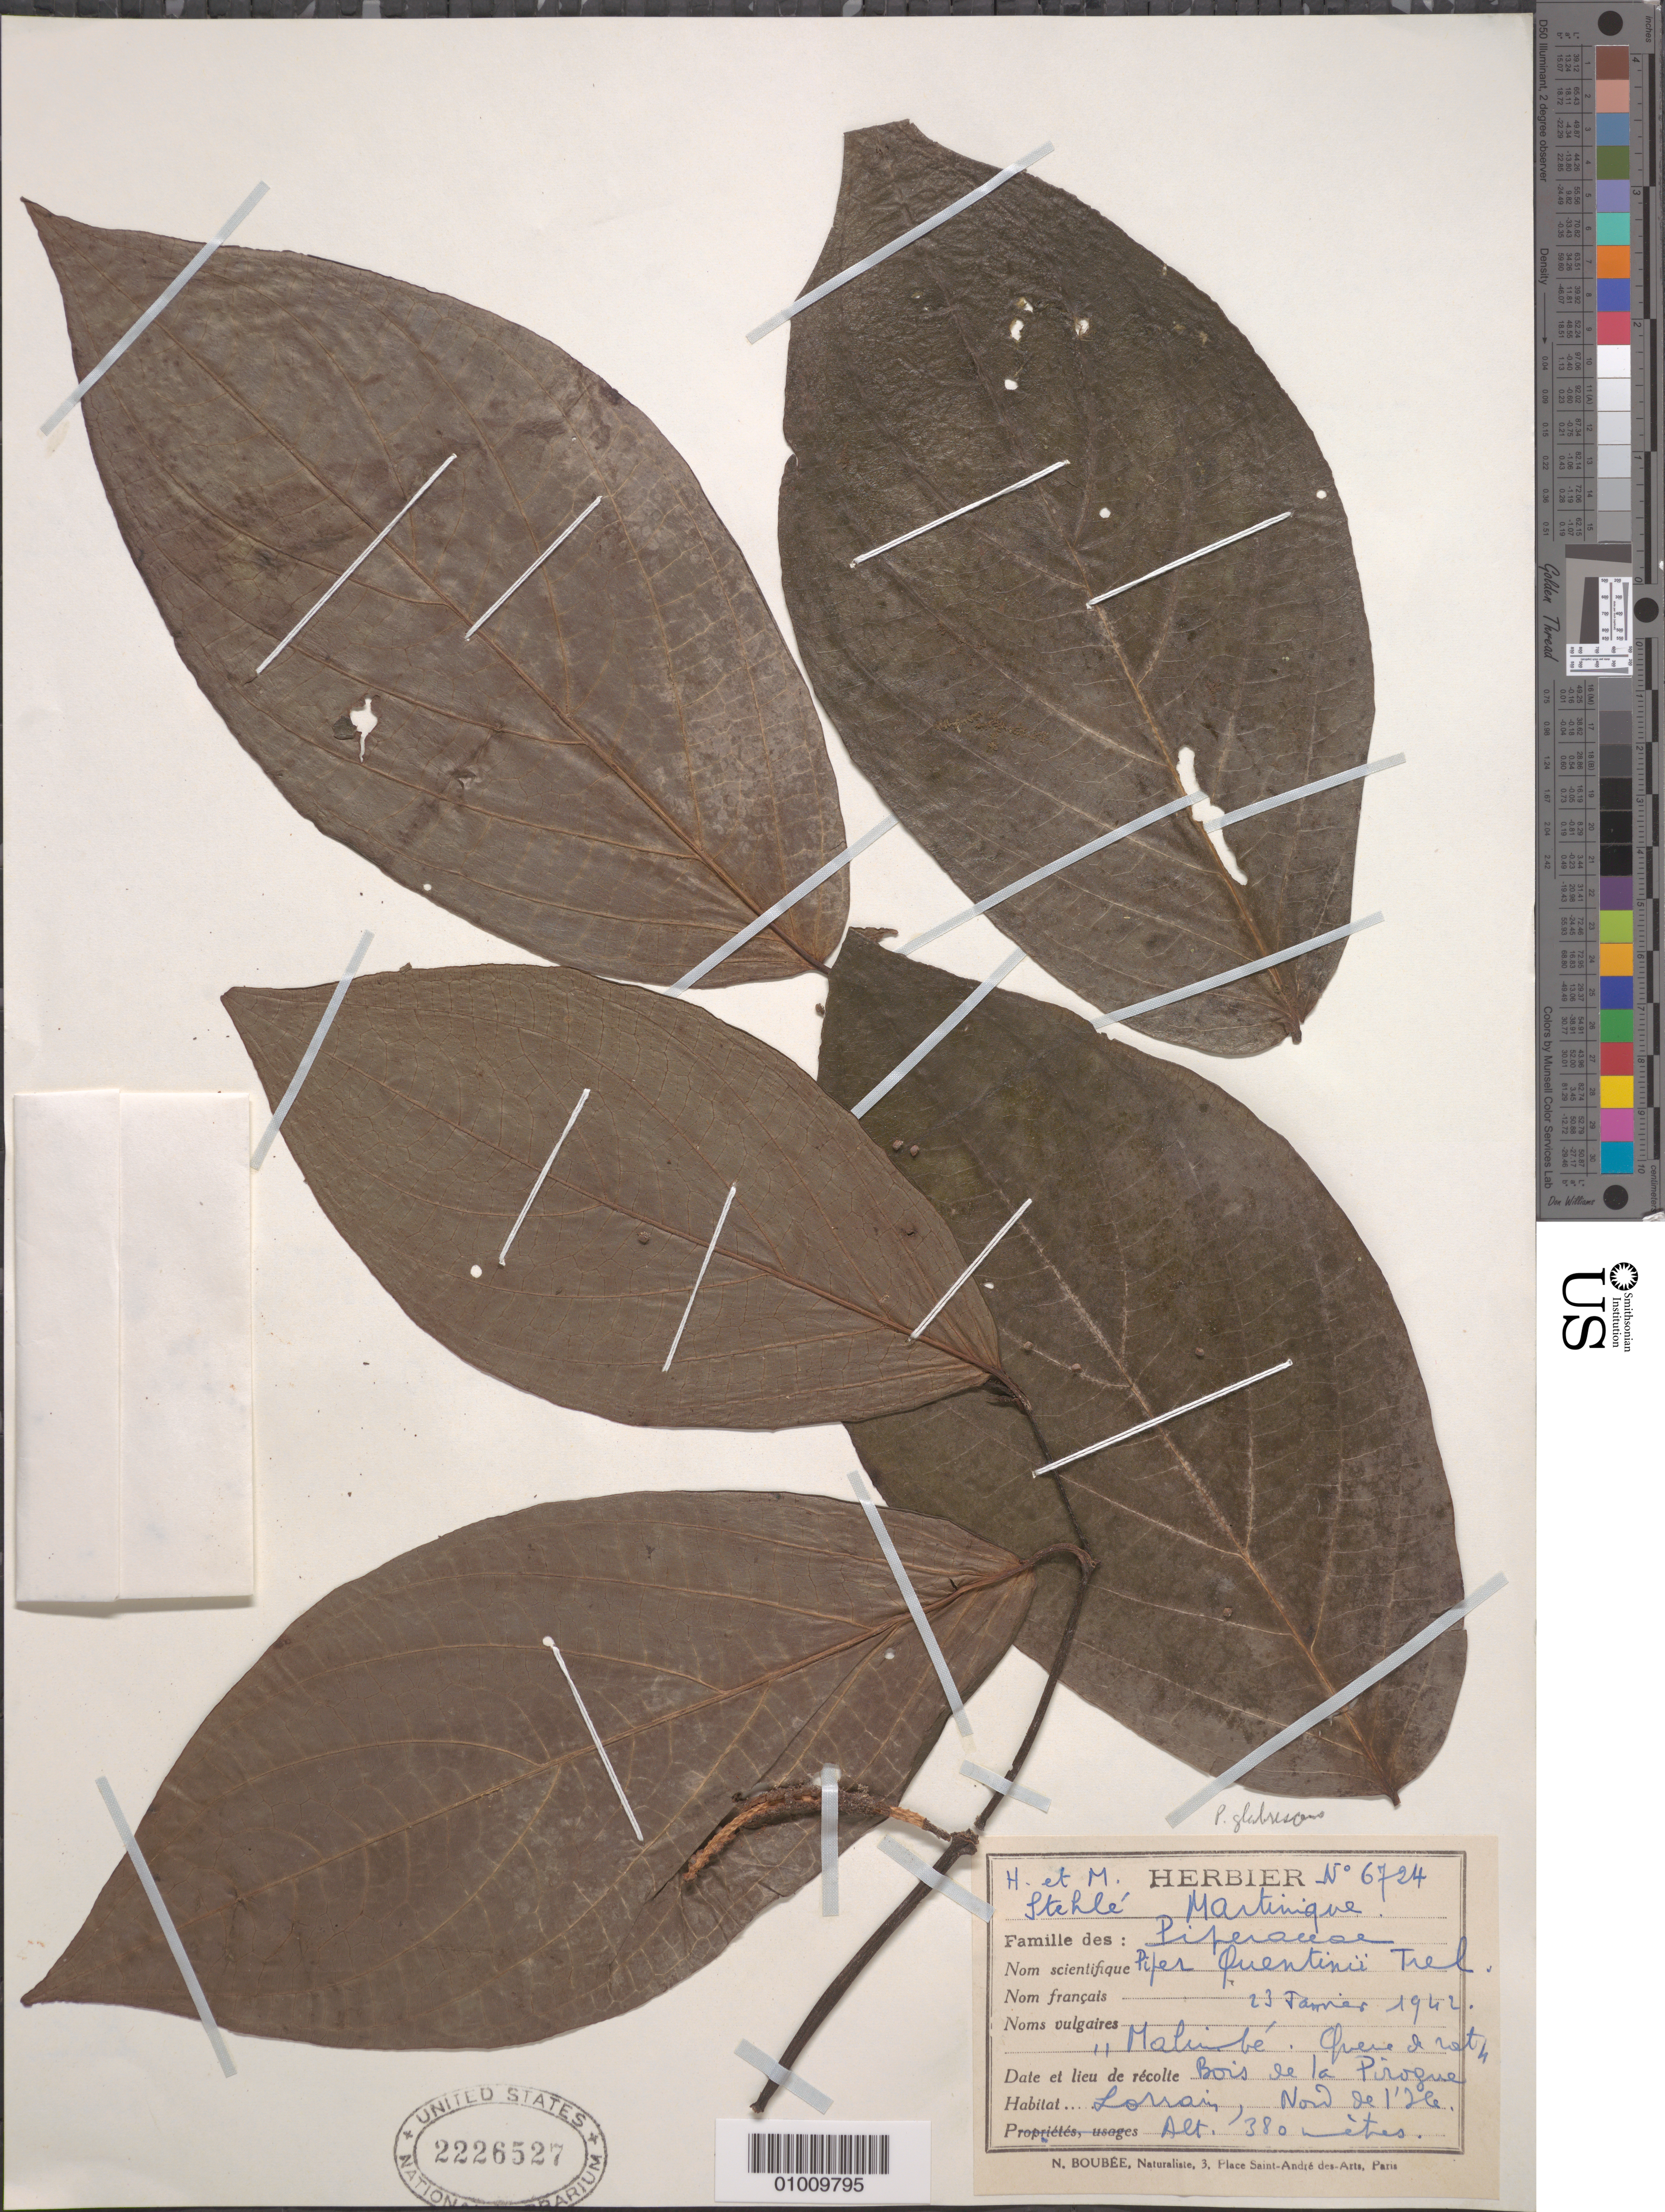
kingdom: Plantae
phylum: Tracheophyta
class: Magnoliopsida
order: Piperales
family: Piperaceae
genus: Piper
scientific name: Piper glabrescens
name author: (Miq.) C. DC.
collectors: H. Stehlé & M. Stehlé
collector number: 6724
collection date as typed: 23 Jan 1942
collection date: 1942-01-23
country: Martinique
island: Martinique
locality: Bois de la Piroque. Lorrain.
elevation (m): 380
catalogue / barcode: US 2226527